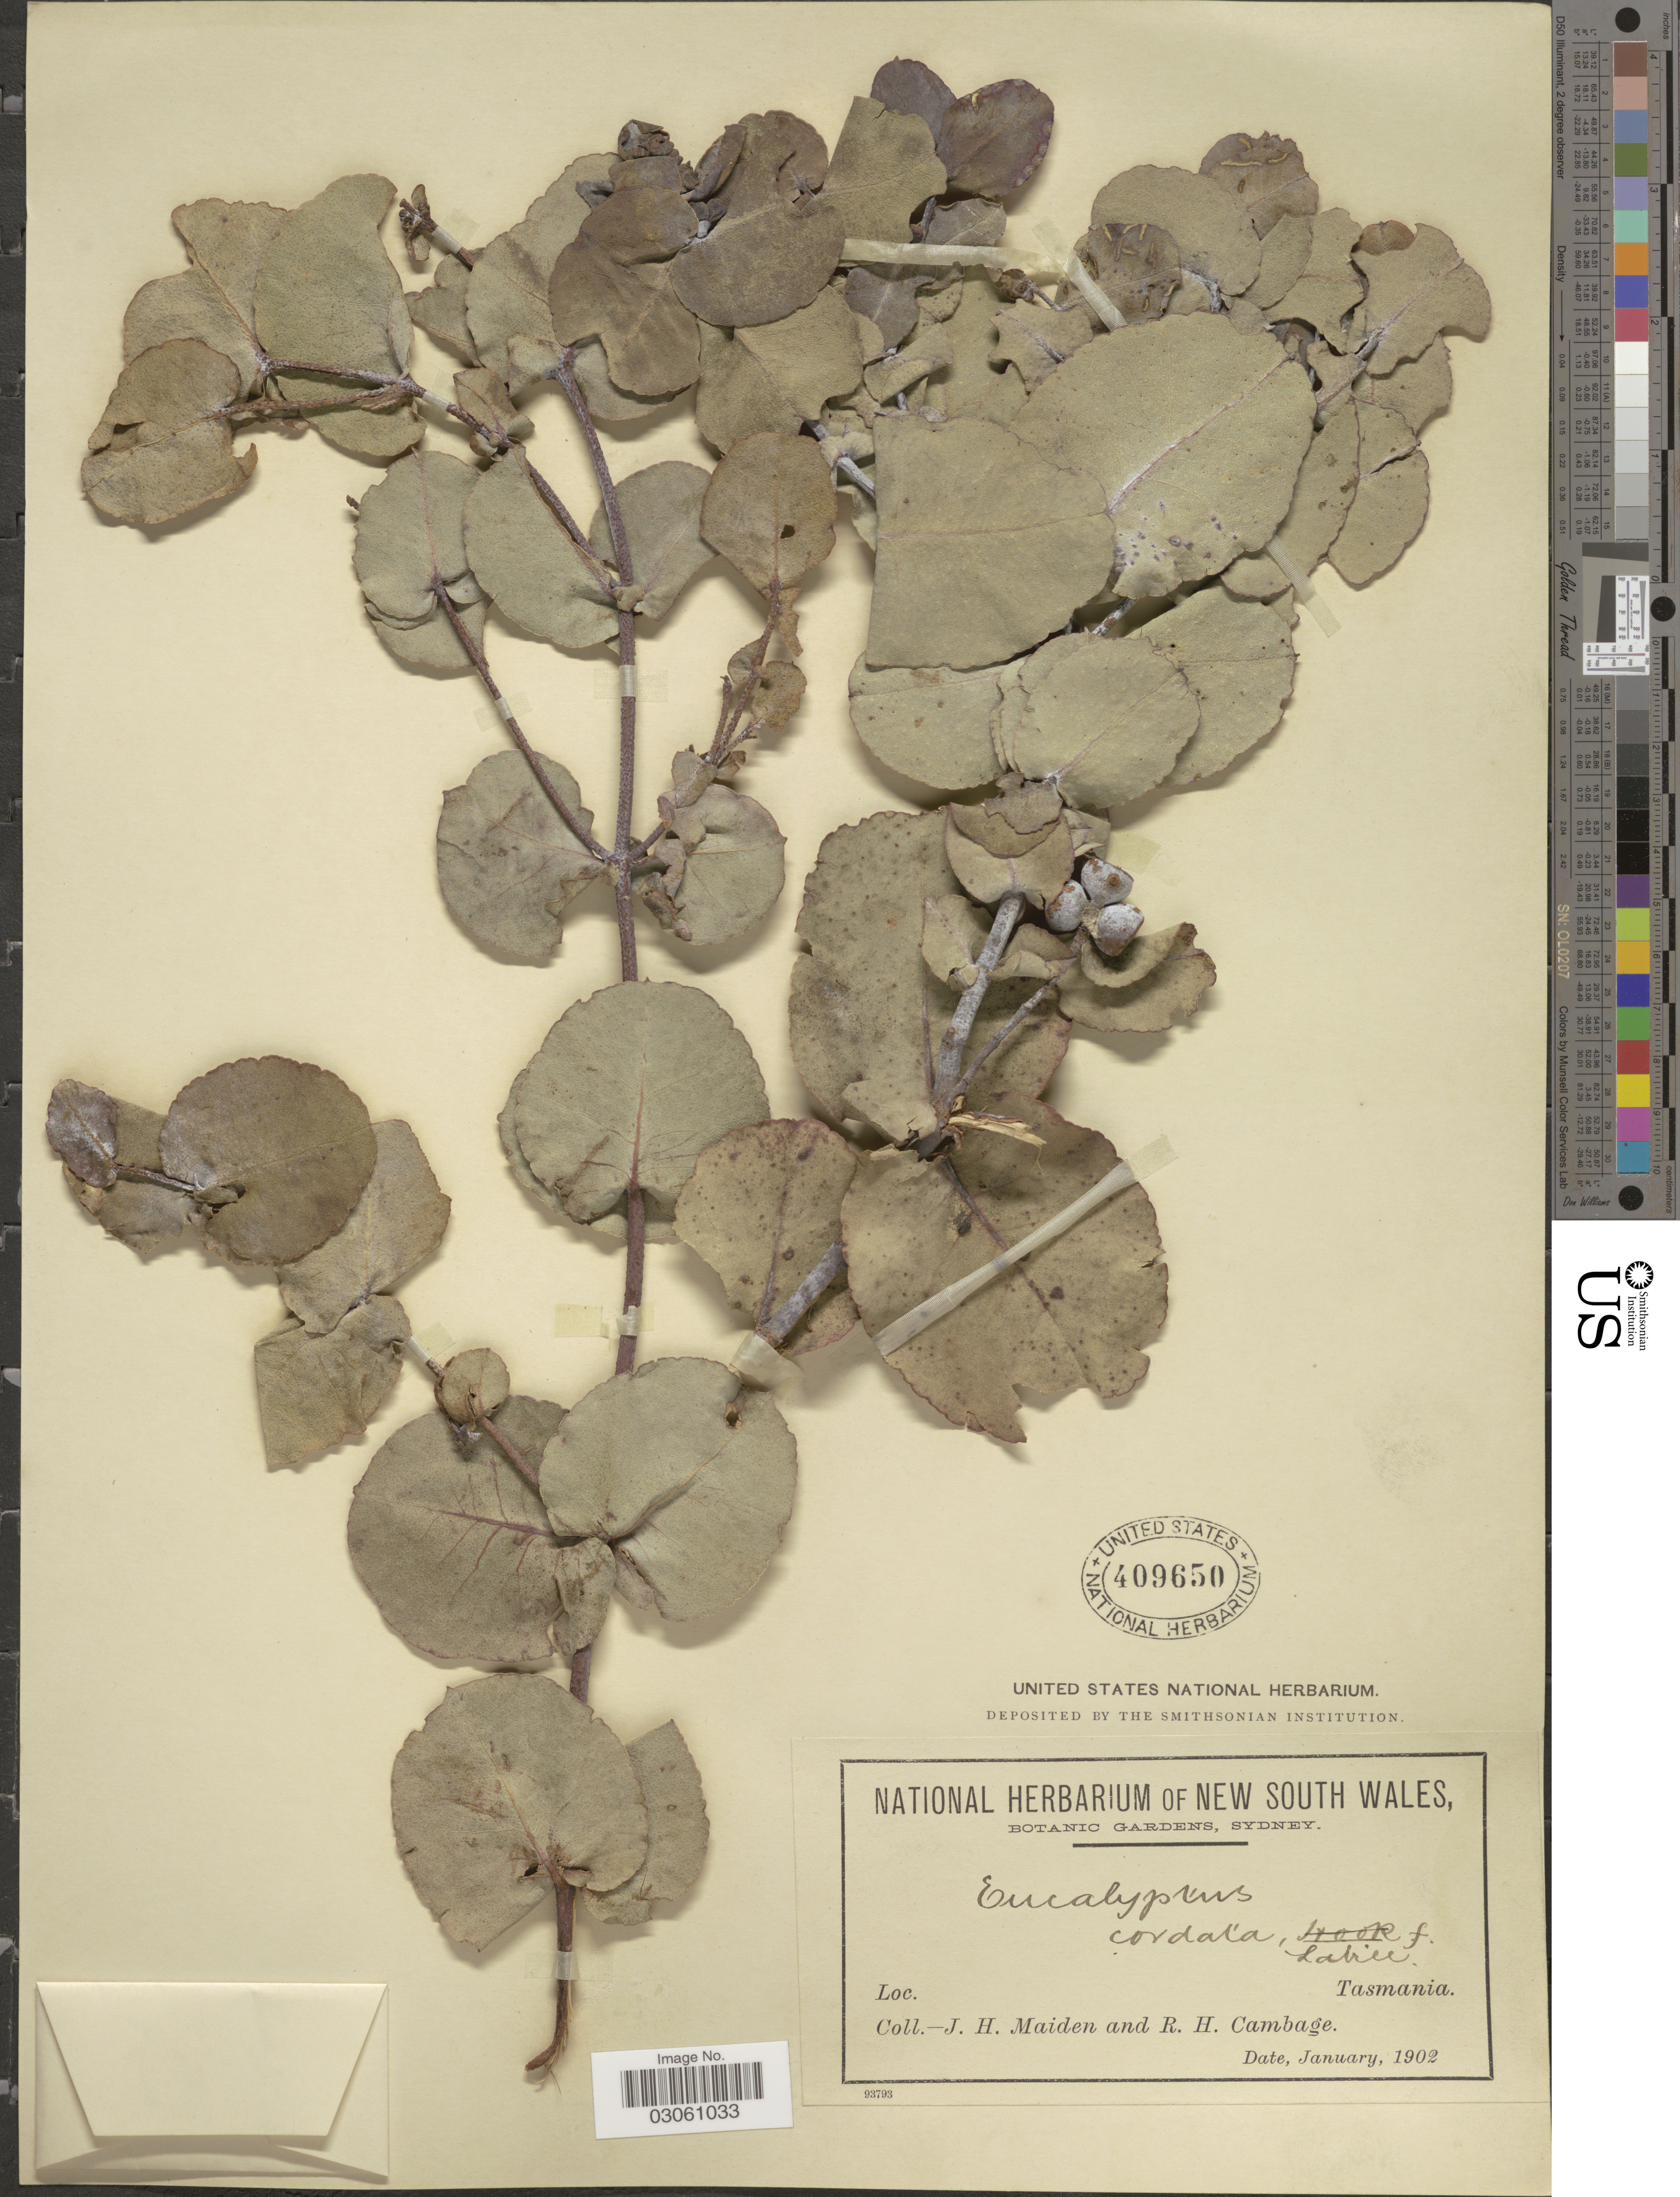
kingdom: Plantae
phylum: Tracheophyta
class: Magnoliopsida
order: Myrtales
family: Myrtaceae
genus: Eucalyptus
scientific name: Eucalyptus cordata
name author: Labill.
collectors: J. Maiden & R. Cambage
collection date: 1902-01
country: Australia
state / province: Tasmania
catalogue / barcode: US 409650